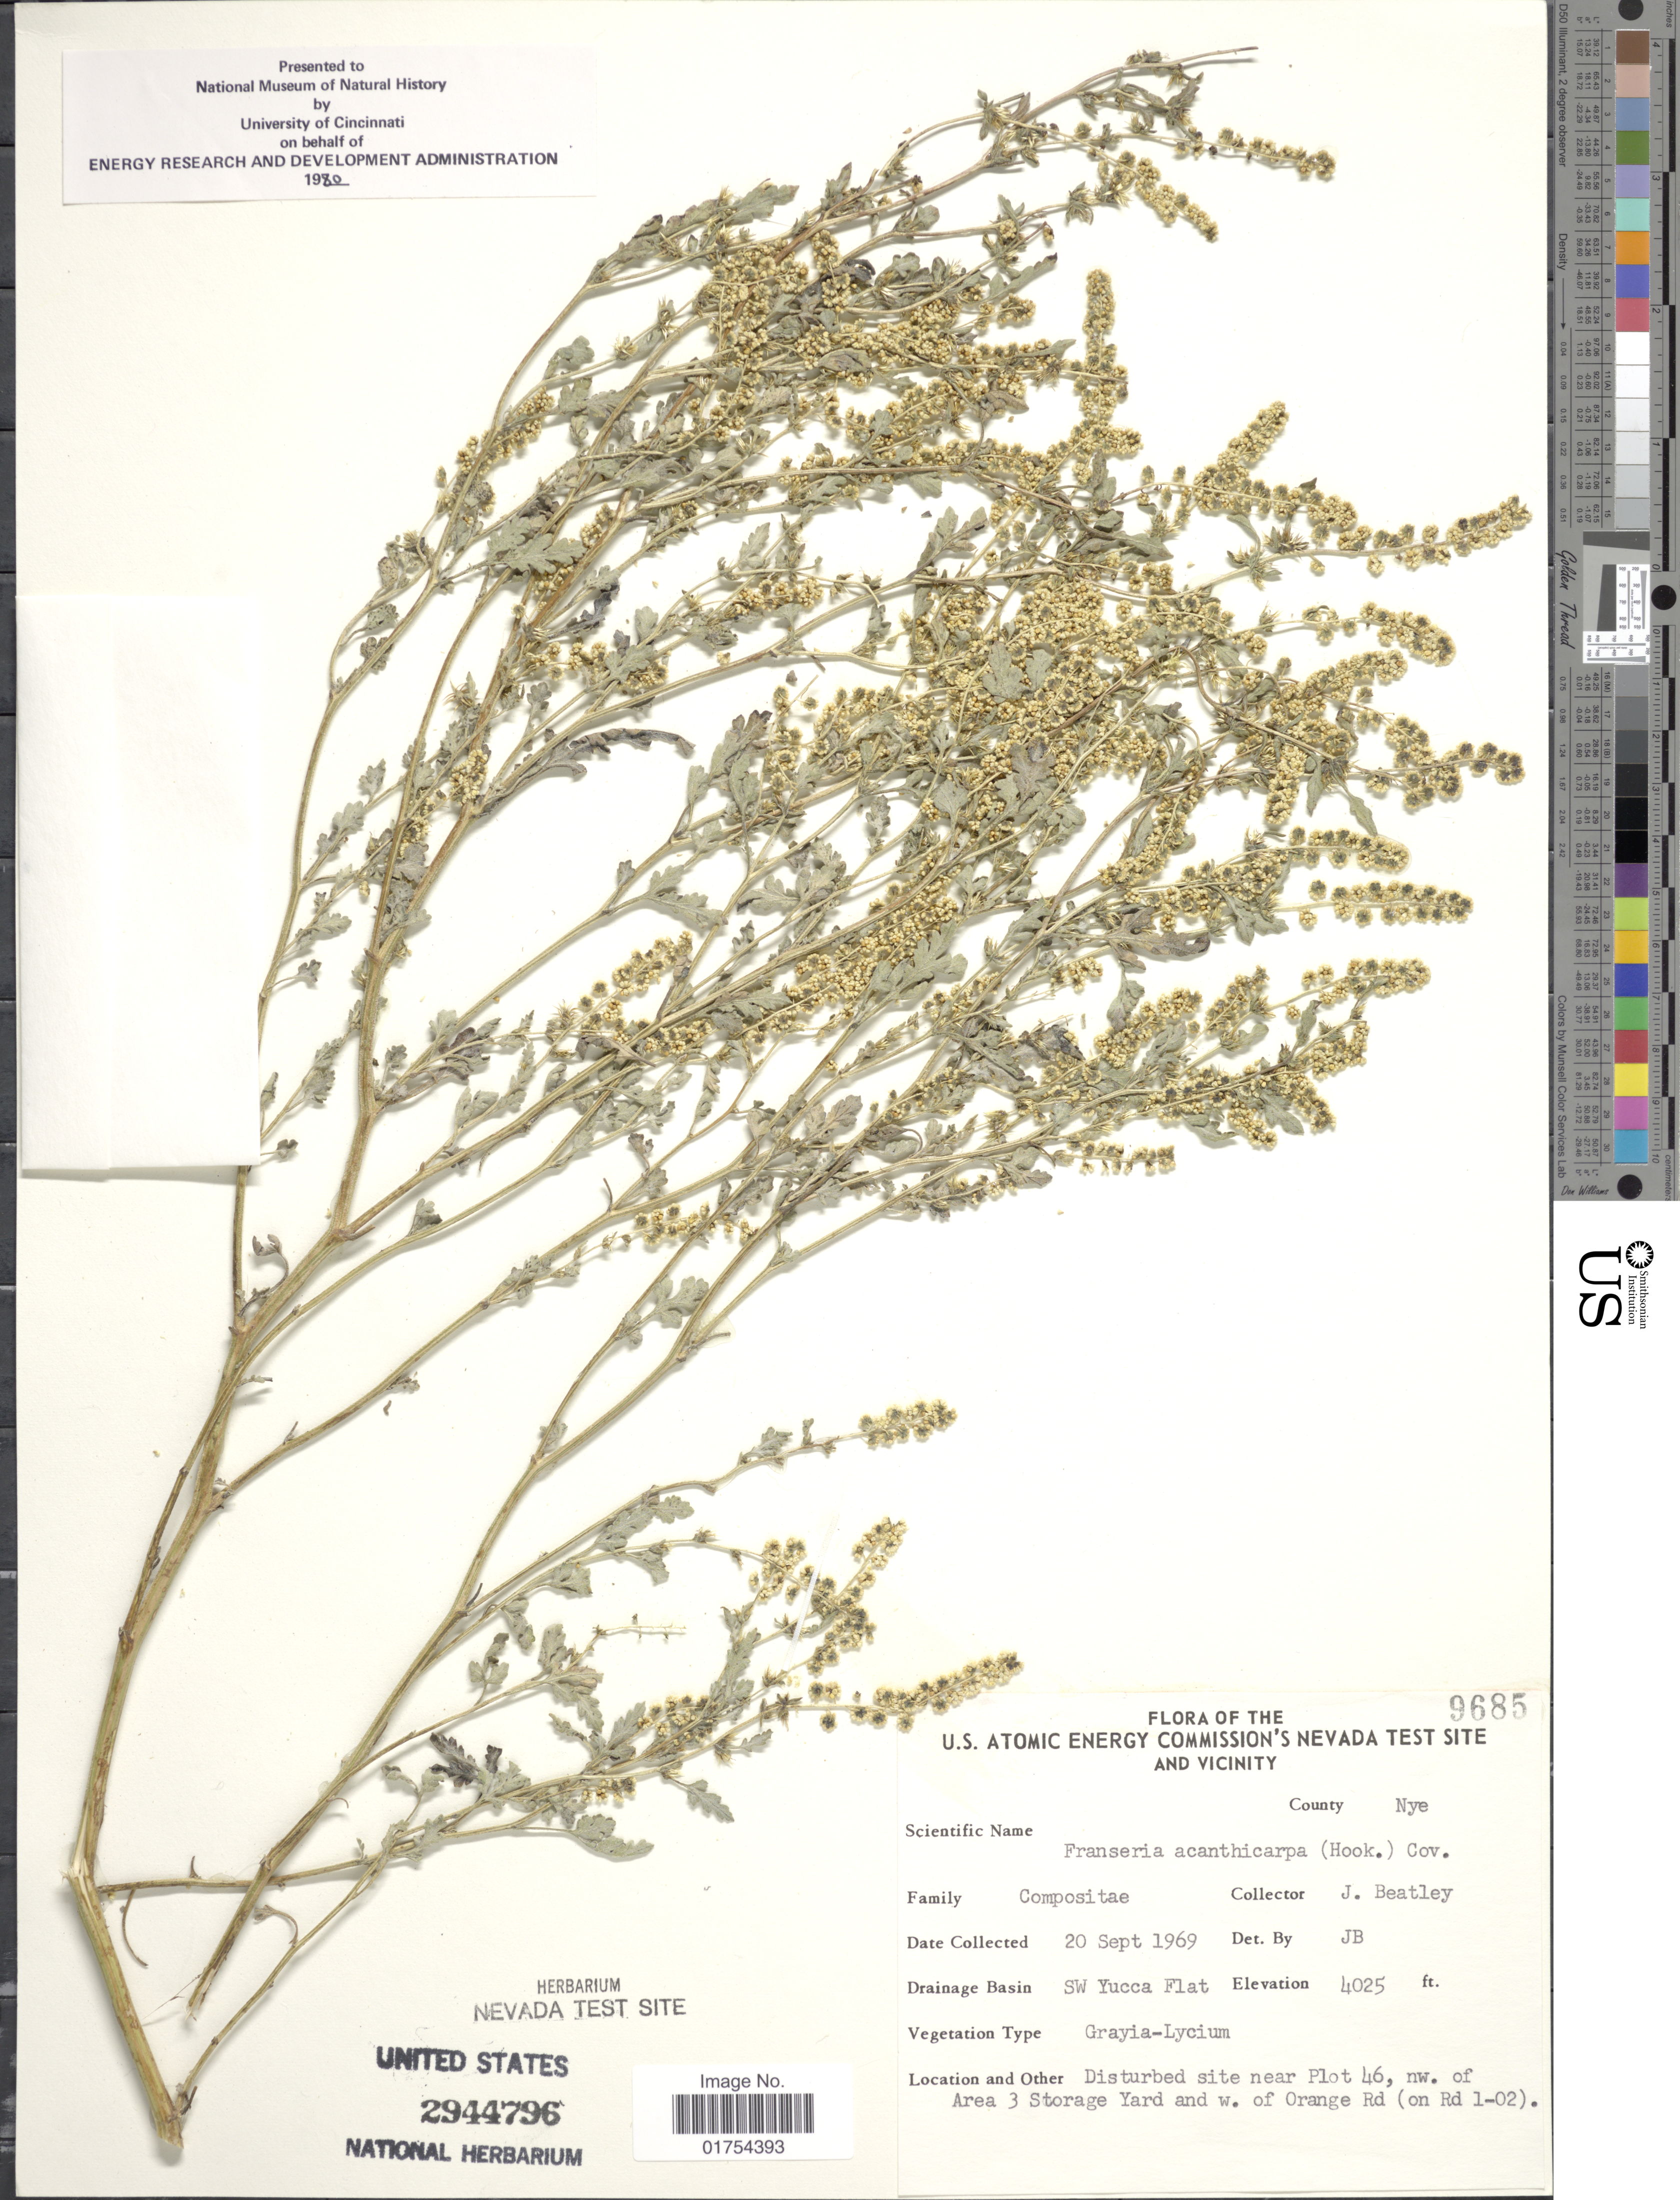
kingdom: Plantae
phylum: Tracheophyta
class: Magnoliopsida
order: Asterales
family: Asteraceae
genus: Franseria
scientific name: Franseria acanthicarpa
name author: Coville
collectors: J. C. Beatley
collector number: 9685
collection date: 1969-09-20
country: United States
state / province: Nevada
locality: U.S. Atomic Energy Commission's Nevada Test Site and Vicinity, County Nye, SW Yucca Flat, Disturbed site near Plot 46, nw. of Area 3 Storage Yard and w. of Orange Rd (on Rd 1-02)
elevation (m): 1227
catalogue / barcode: US 2944796